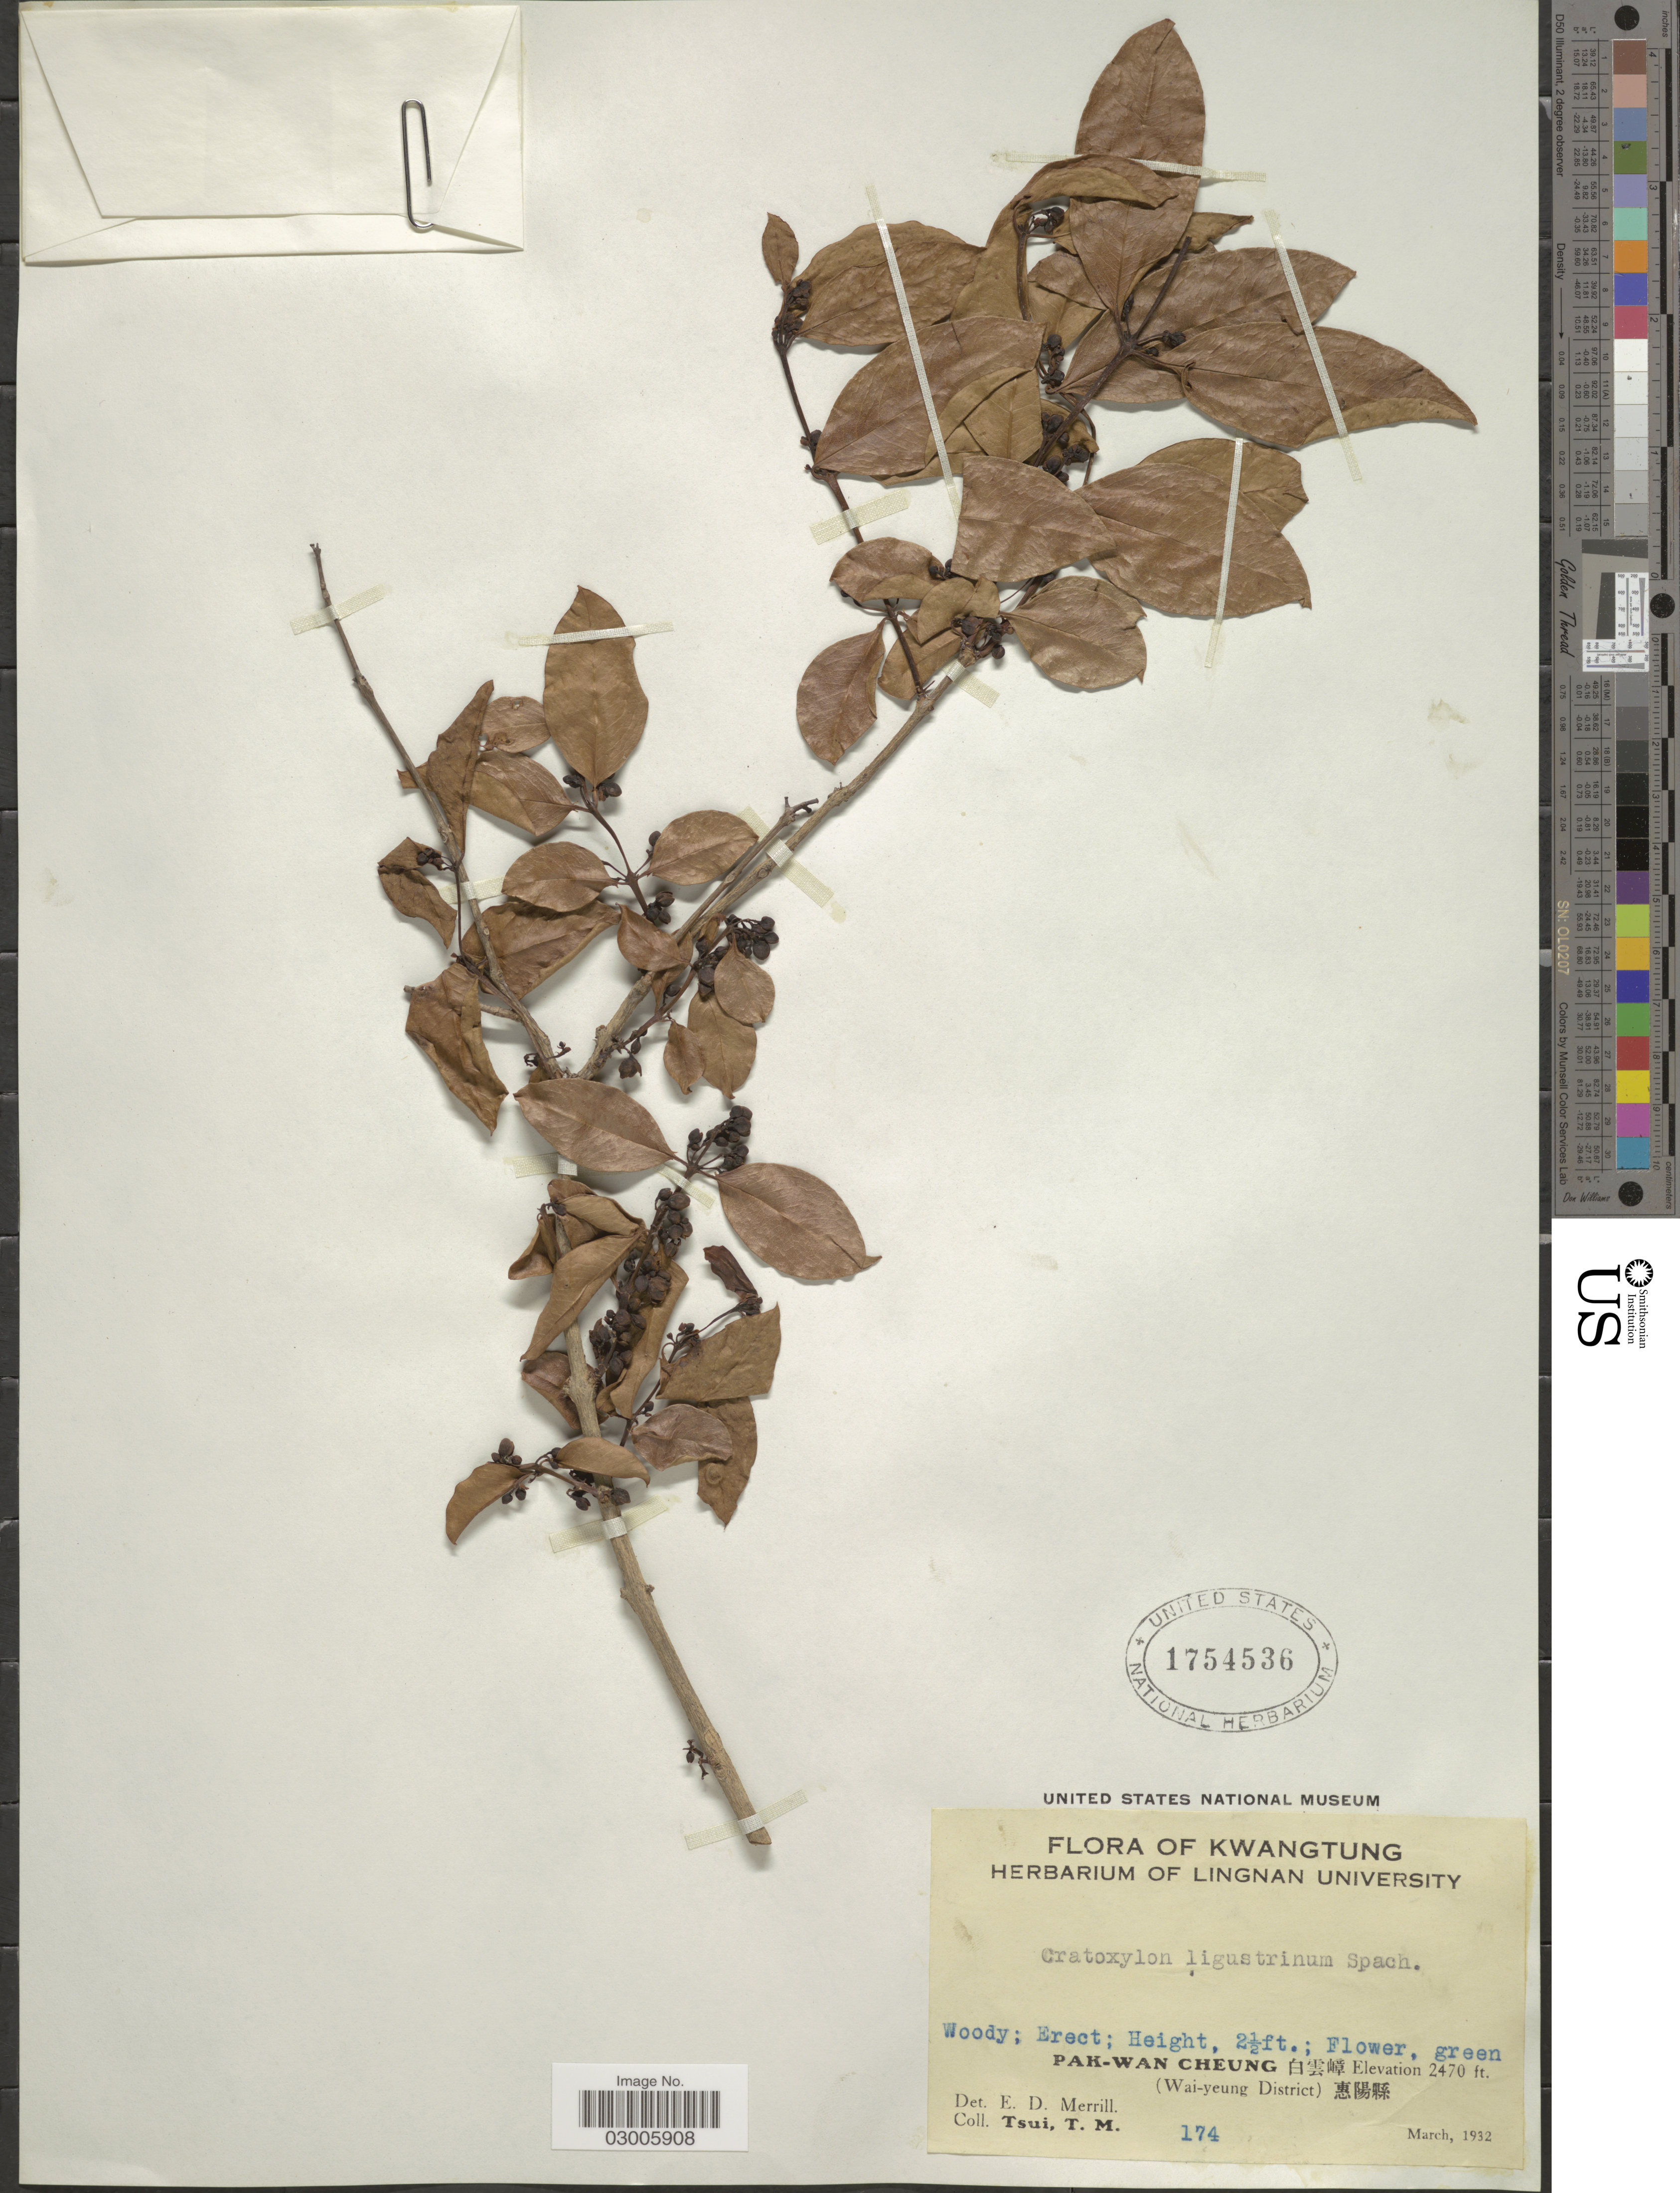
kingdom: Plantae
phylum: Tracheophyta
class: Magnoliopsida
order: Malpighiales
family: Hypericaceae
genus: Cratoxylum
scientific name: Cratoxylum ligustrinum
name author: (Spach) Blume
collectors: T. Tsui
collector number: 174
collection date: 1932-03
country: China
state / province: Guangdong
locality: Kwangtung. Pak-Wan Cheung X. (Wai-yeung District) X.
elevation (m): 753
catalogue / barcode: US 1754536